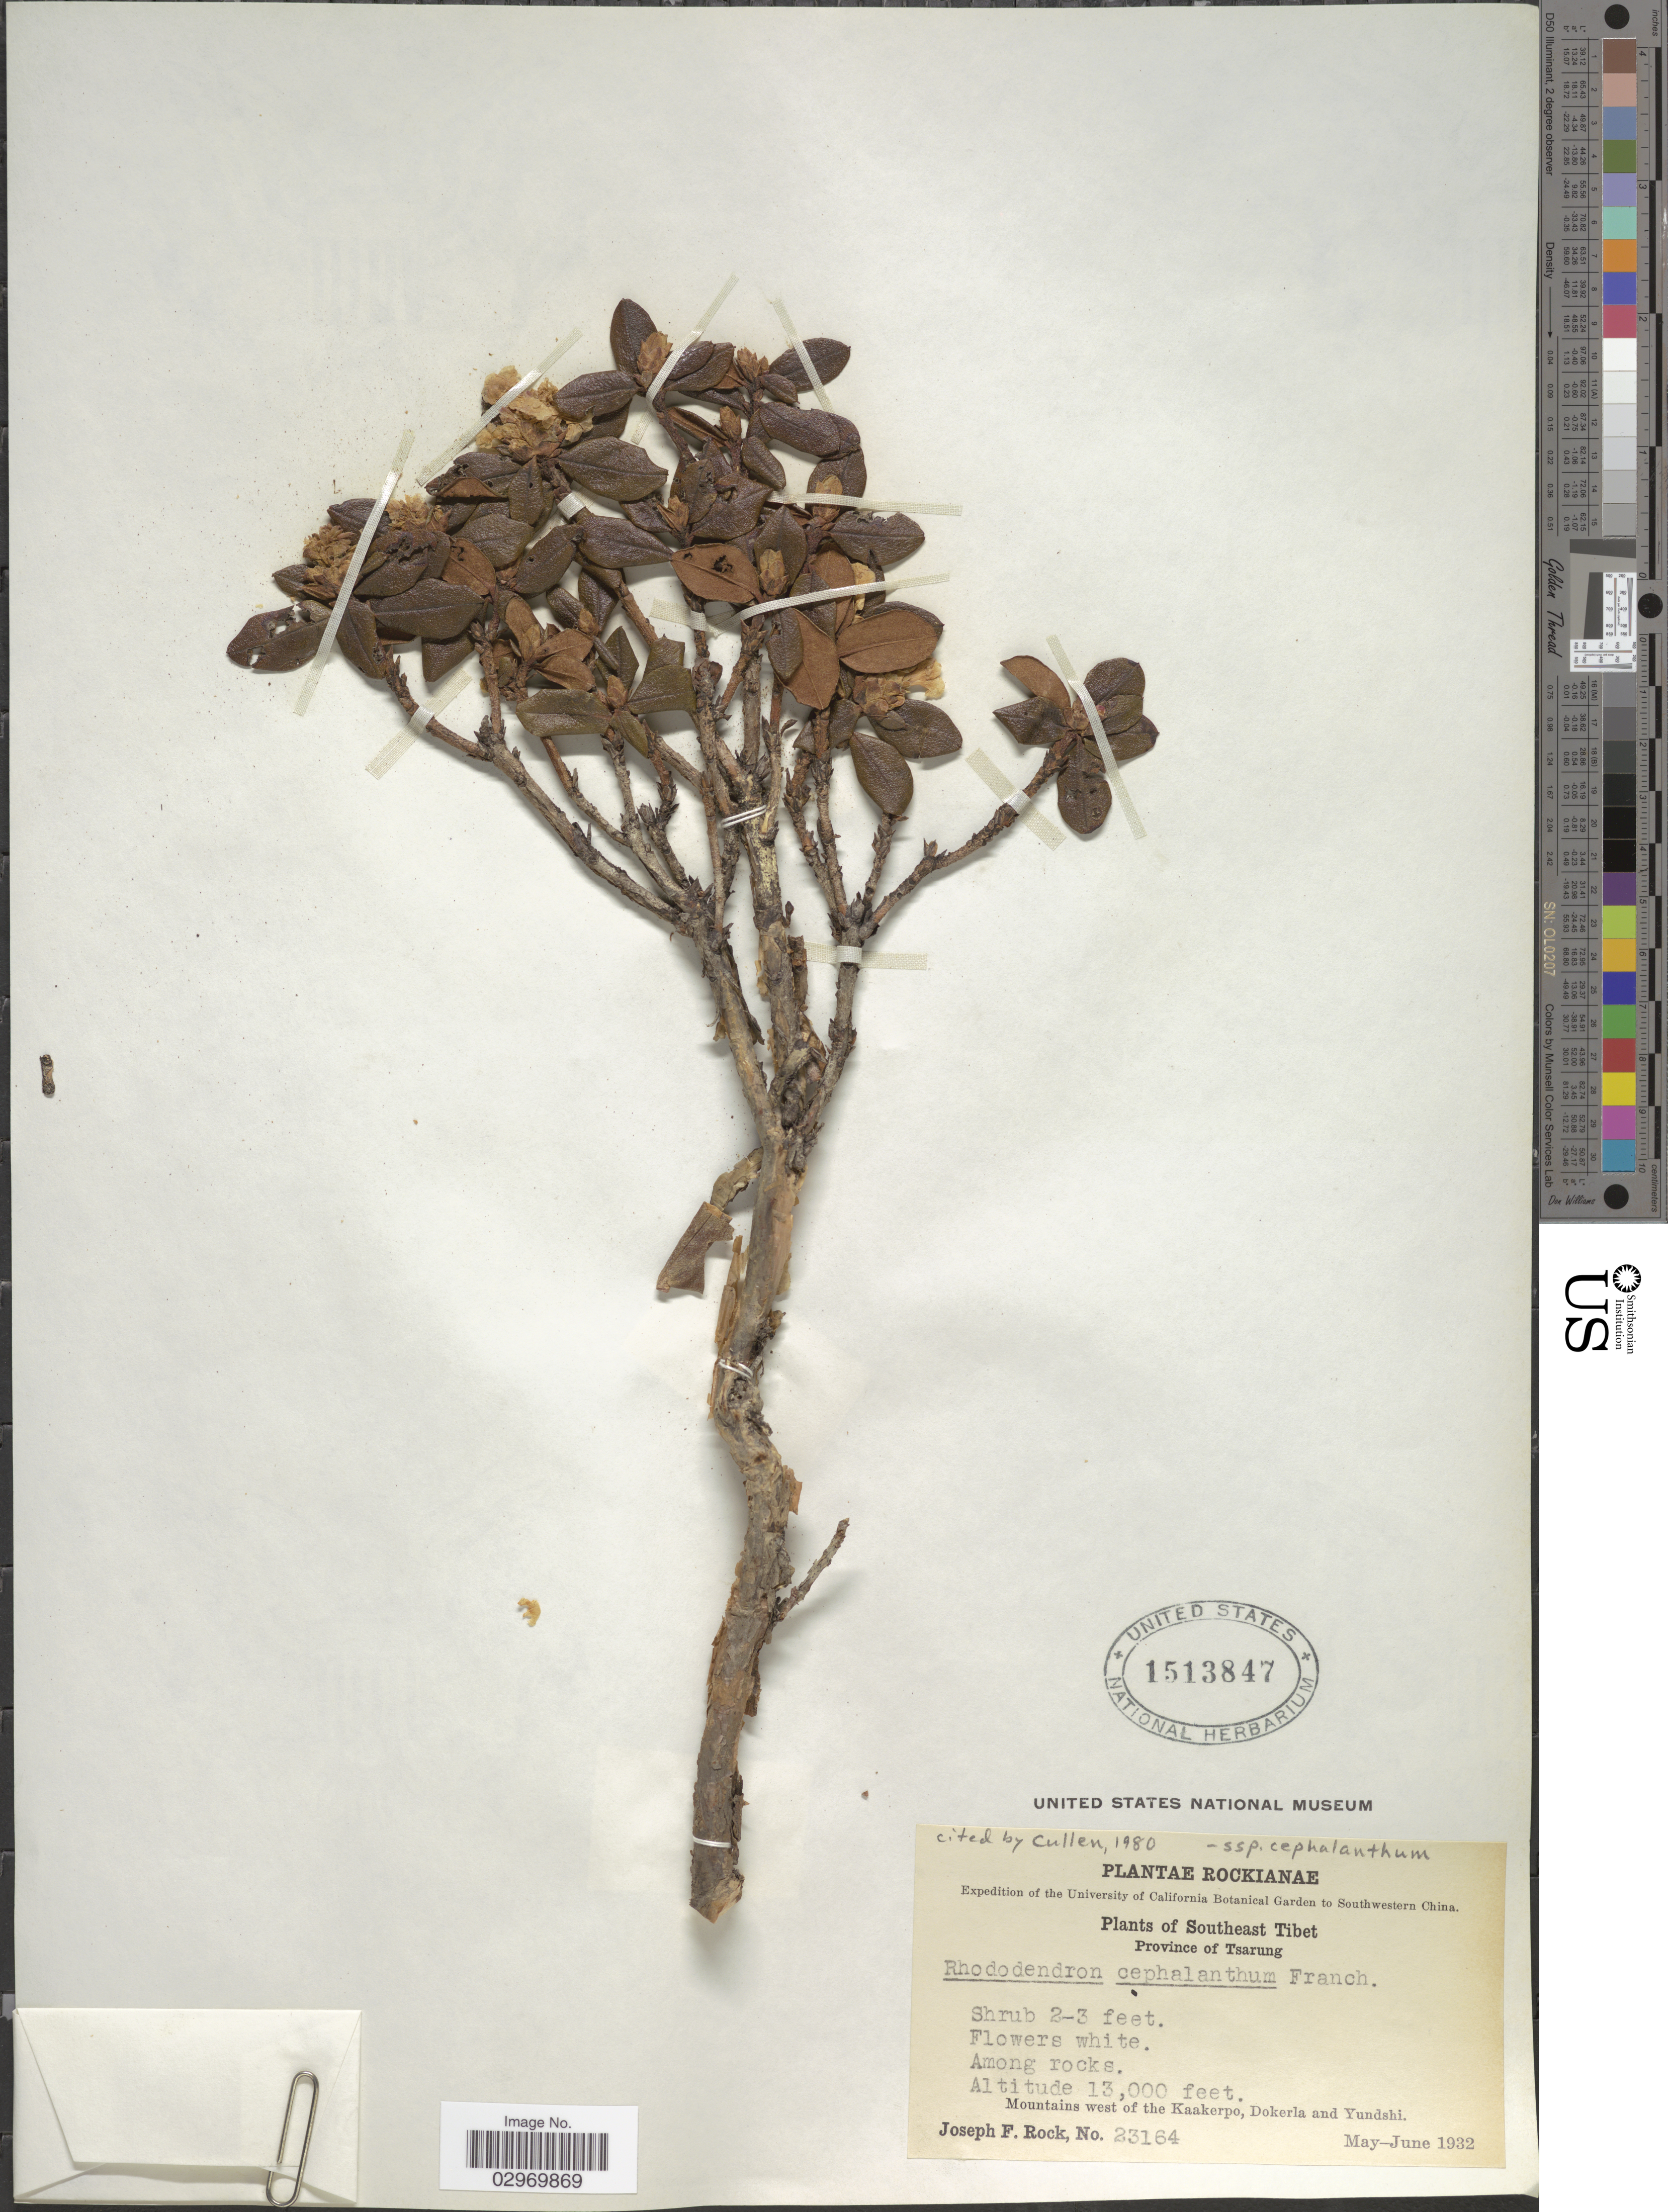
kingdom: Plantae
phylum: Tracheophyta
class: Magnoliopsida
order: Ericales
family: Ericaceae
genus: Rhododendron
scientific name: Rhododendron cephalanthum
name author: Franch.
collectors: J. F. Rock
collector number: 23164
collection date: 1932-05/1932-06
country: China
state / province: Xizang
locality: Southwestern China. Southeast Tibet, Province of Tsarung, Mountains west of the Kaakerpo, Dokerla and Yundshi.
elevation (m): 3962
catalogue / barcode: US 1513847